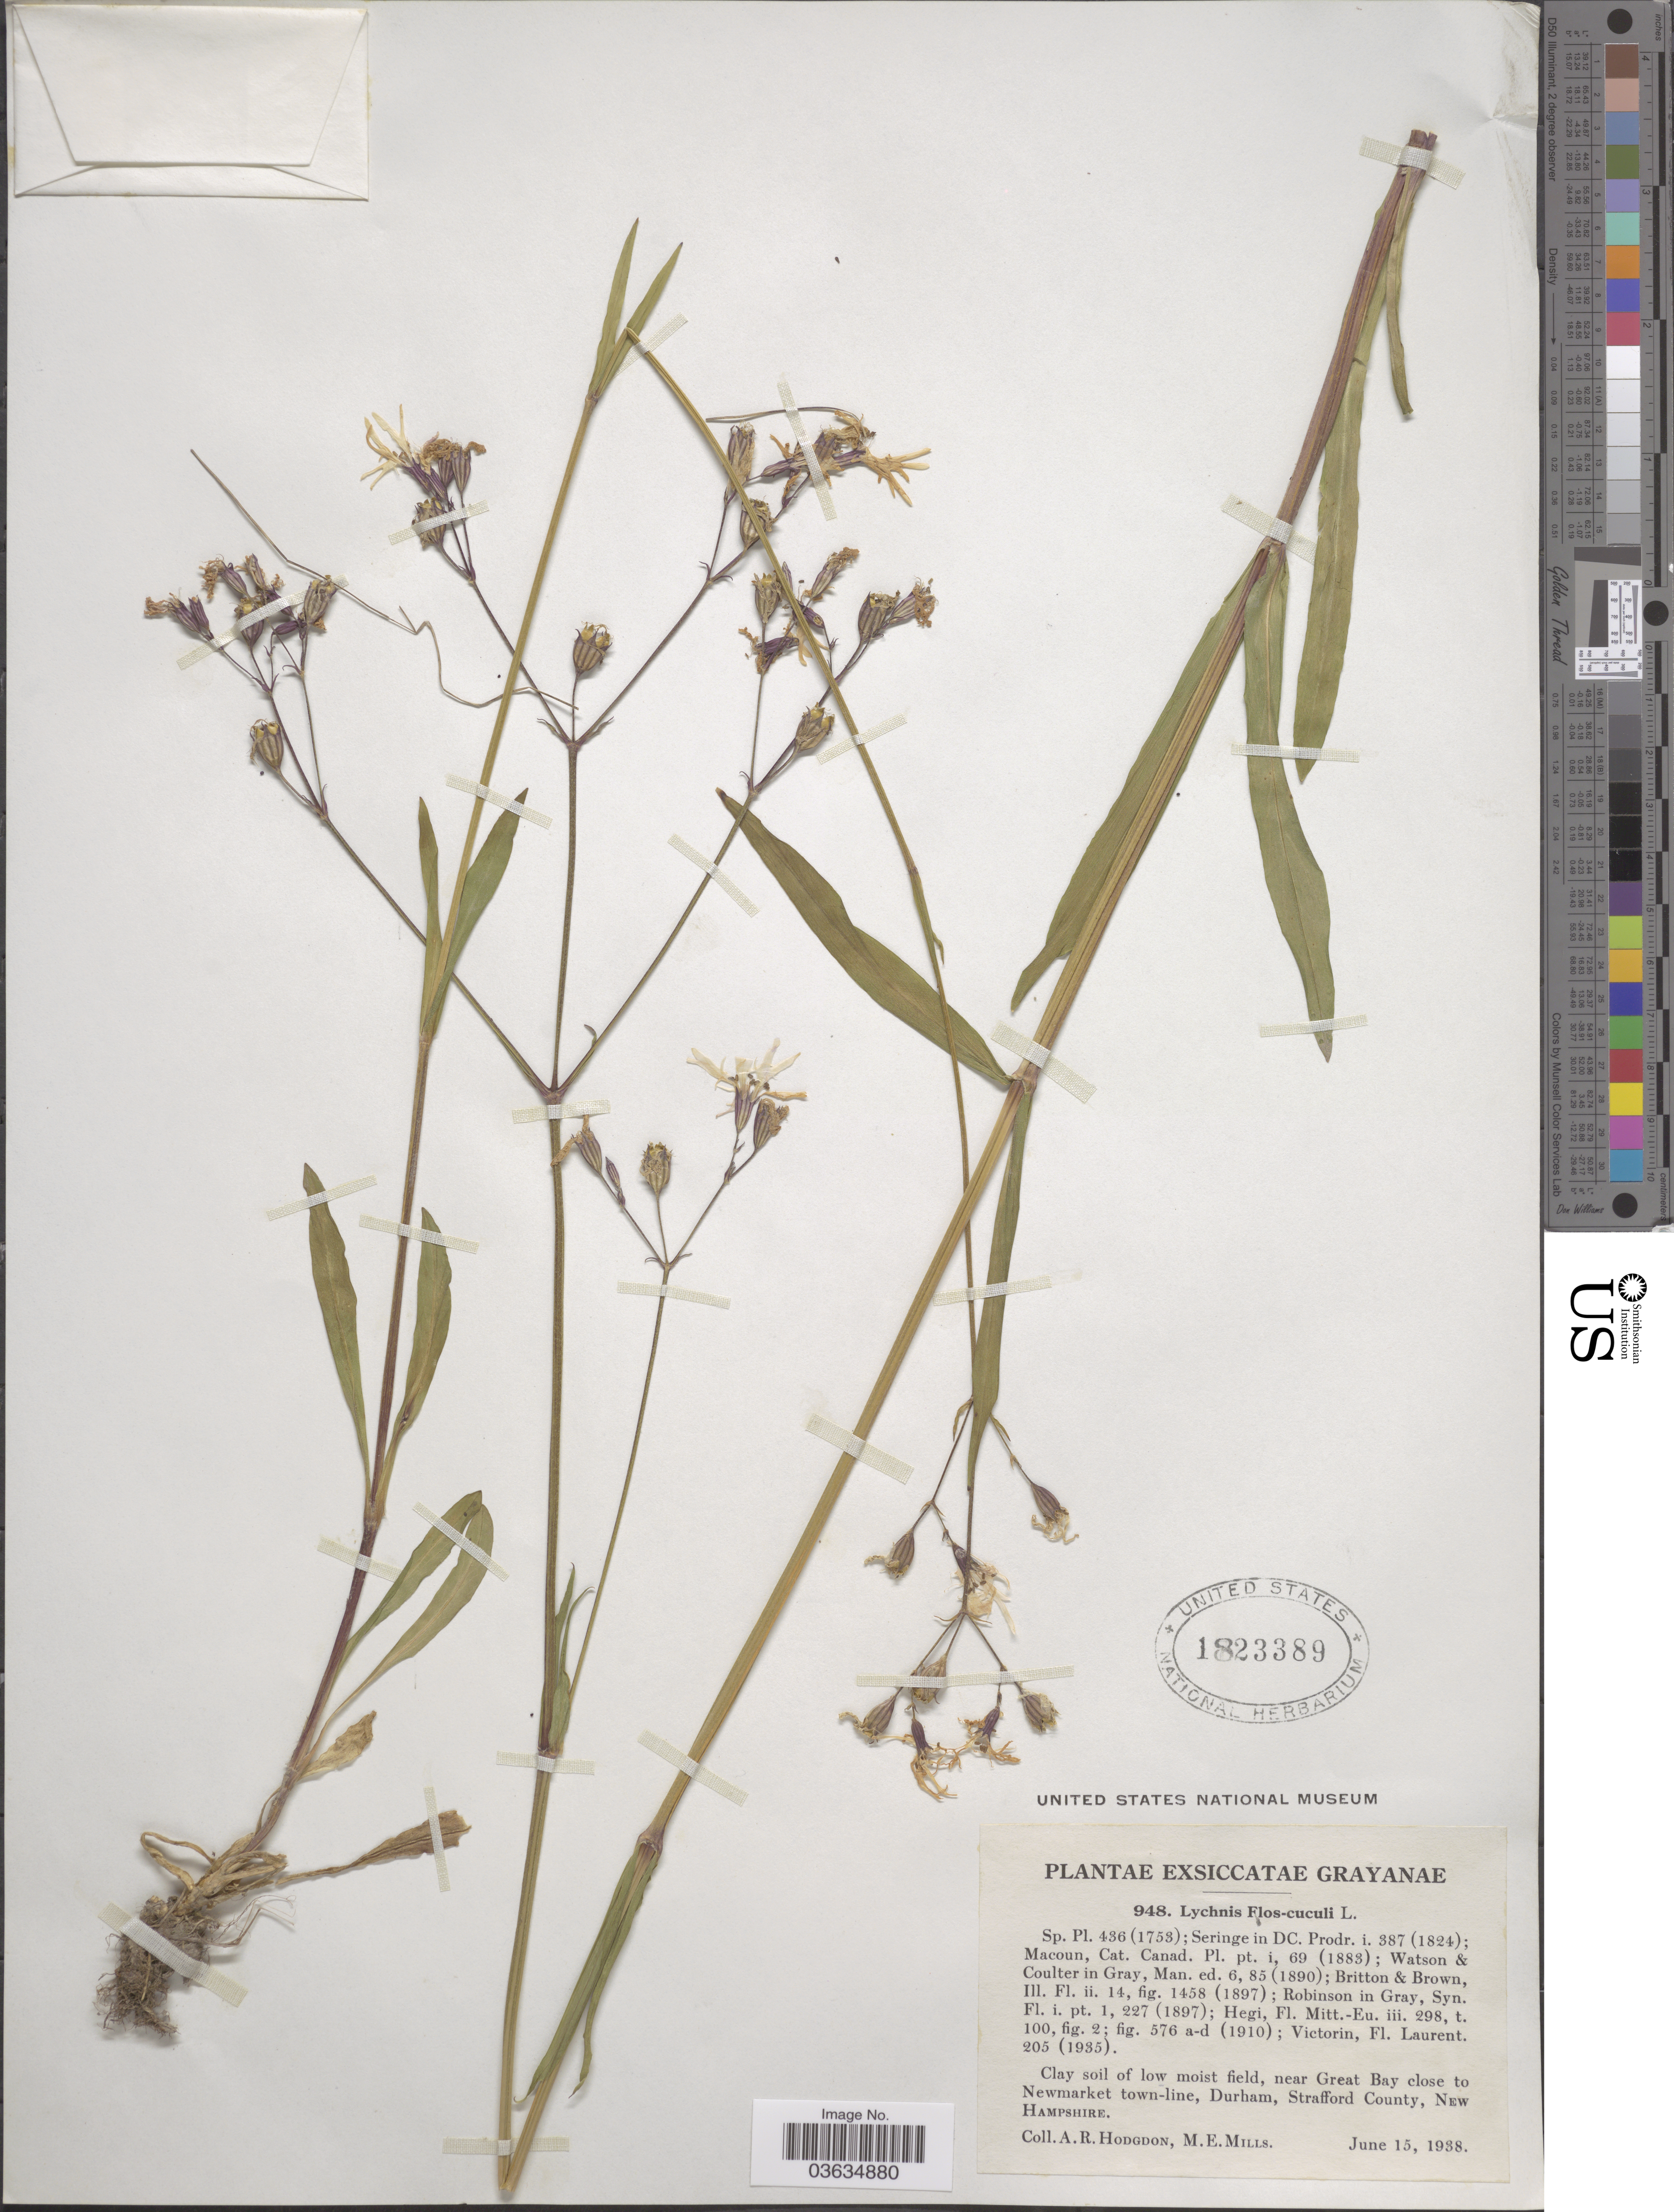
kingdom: Plantae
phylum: Tracheophyta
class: Magnoliopsida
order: Caryophyllales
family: Caryophyllaceae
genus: Silene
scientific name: Silene flos-cuculi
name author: (L.) Greuter & Burdet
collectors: A. R. Hodgdon & M. Mills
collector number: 948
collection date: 1938-06-15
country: United States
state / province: New Hampshire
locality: Near Great Bay close to Newmarket town-line, Durham, Strafford County.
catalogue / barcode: US 1823389